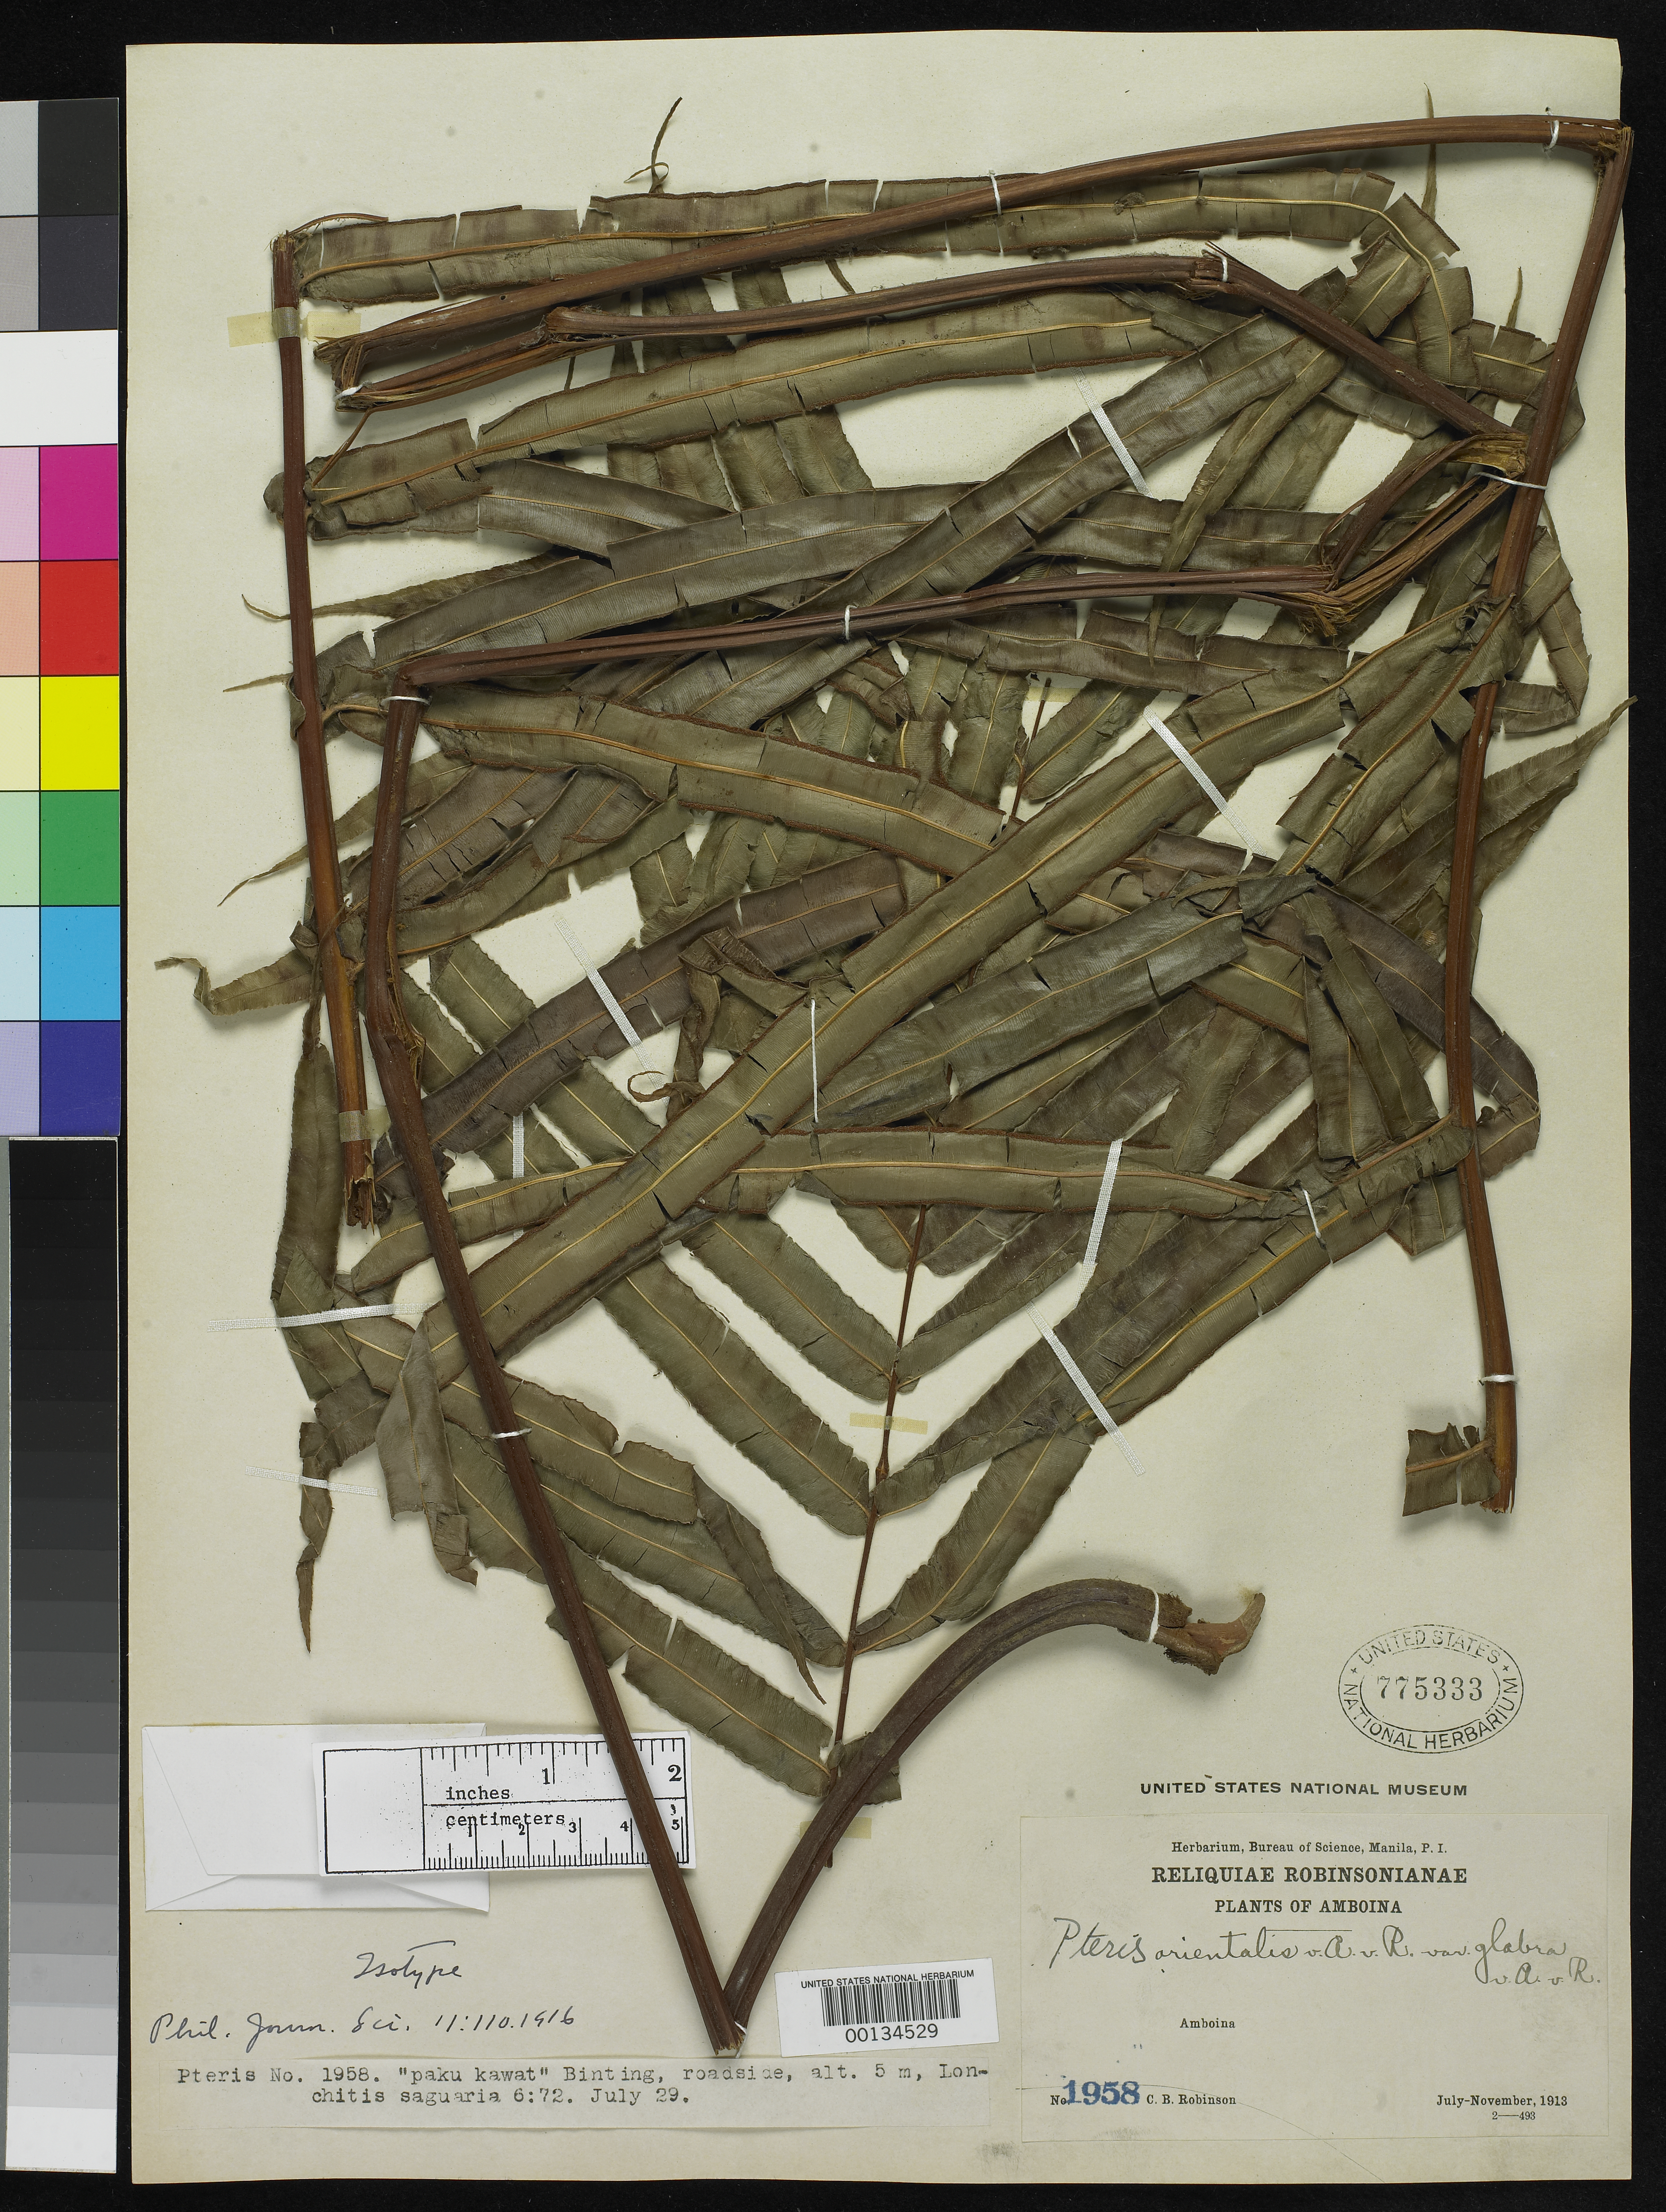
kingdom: Plantae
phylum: Tracheophyta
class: Polypodiopsida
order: Polypodiales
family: Pteridaceae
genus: Pteris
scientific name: Pteris orientalis var. glabra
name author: Alderw.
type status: Isotype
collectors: C. Robinson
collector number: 1958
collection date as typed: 29 Jul 1913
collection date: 1913-07-29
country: Indonesia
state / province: Maluku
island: Amboina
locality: Binting.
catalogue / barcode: US 775333